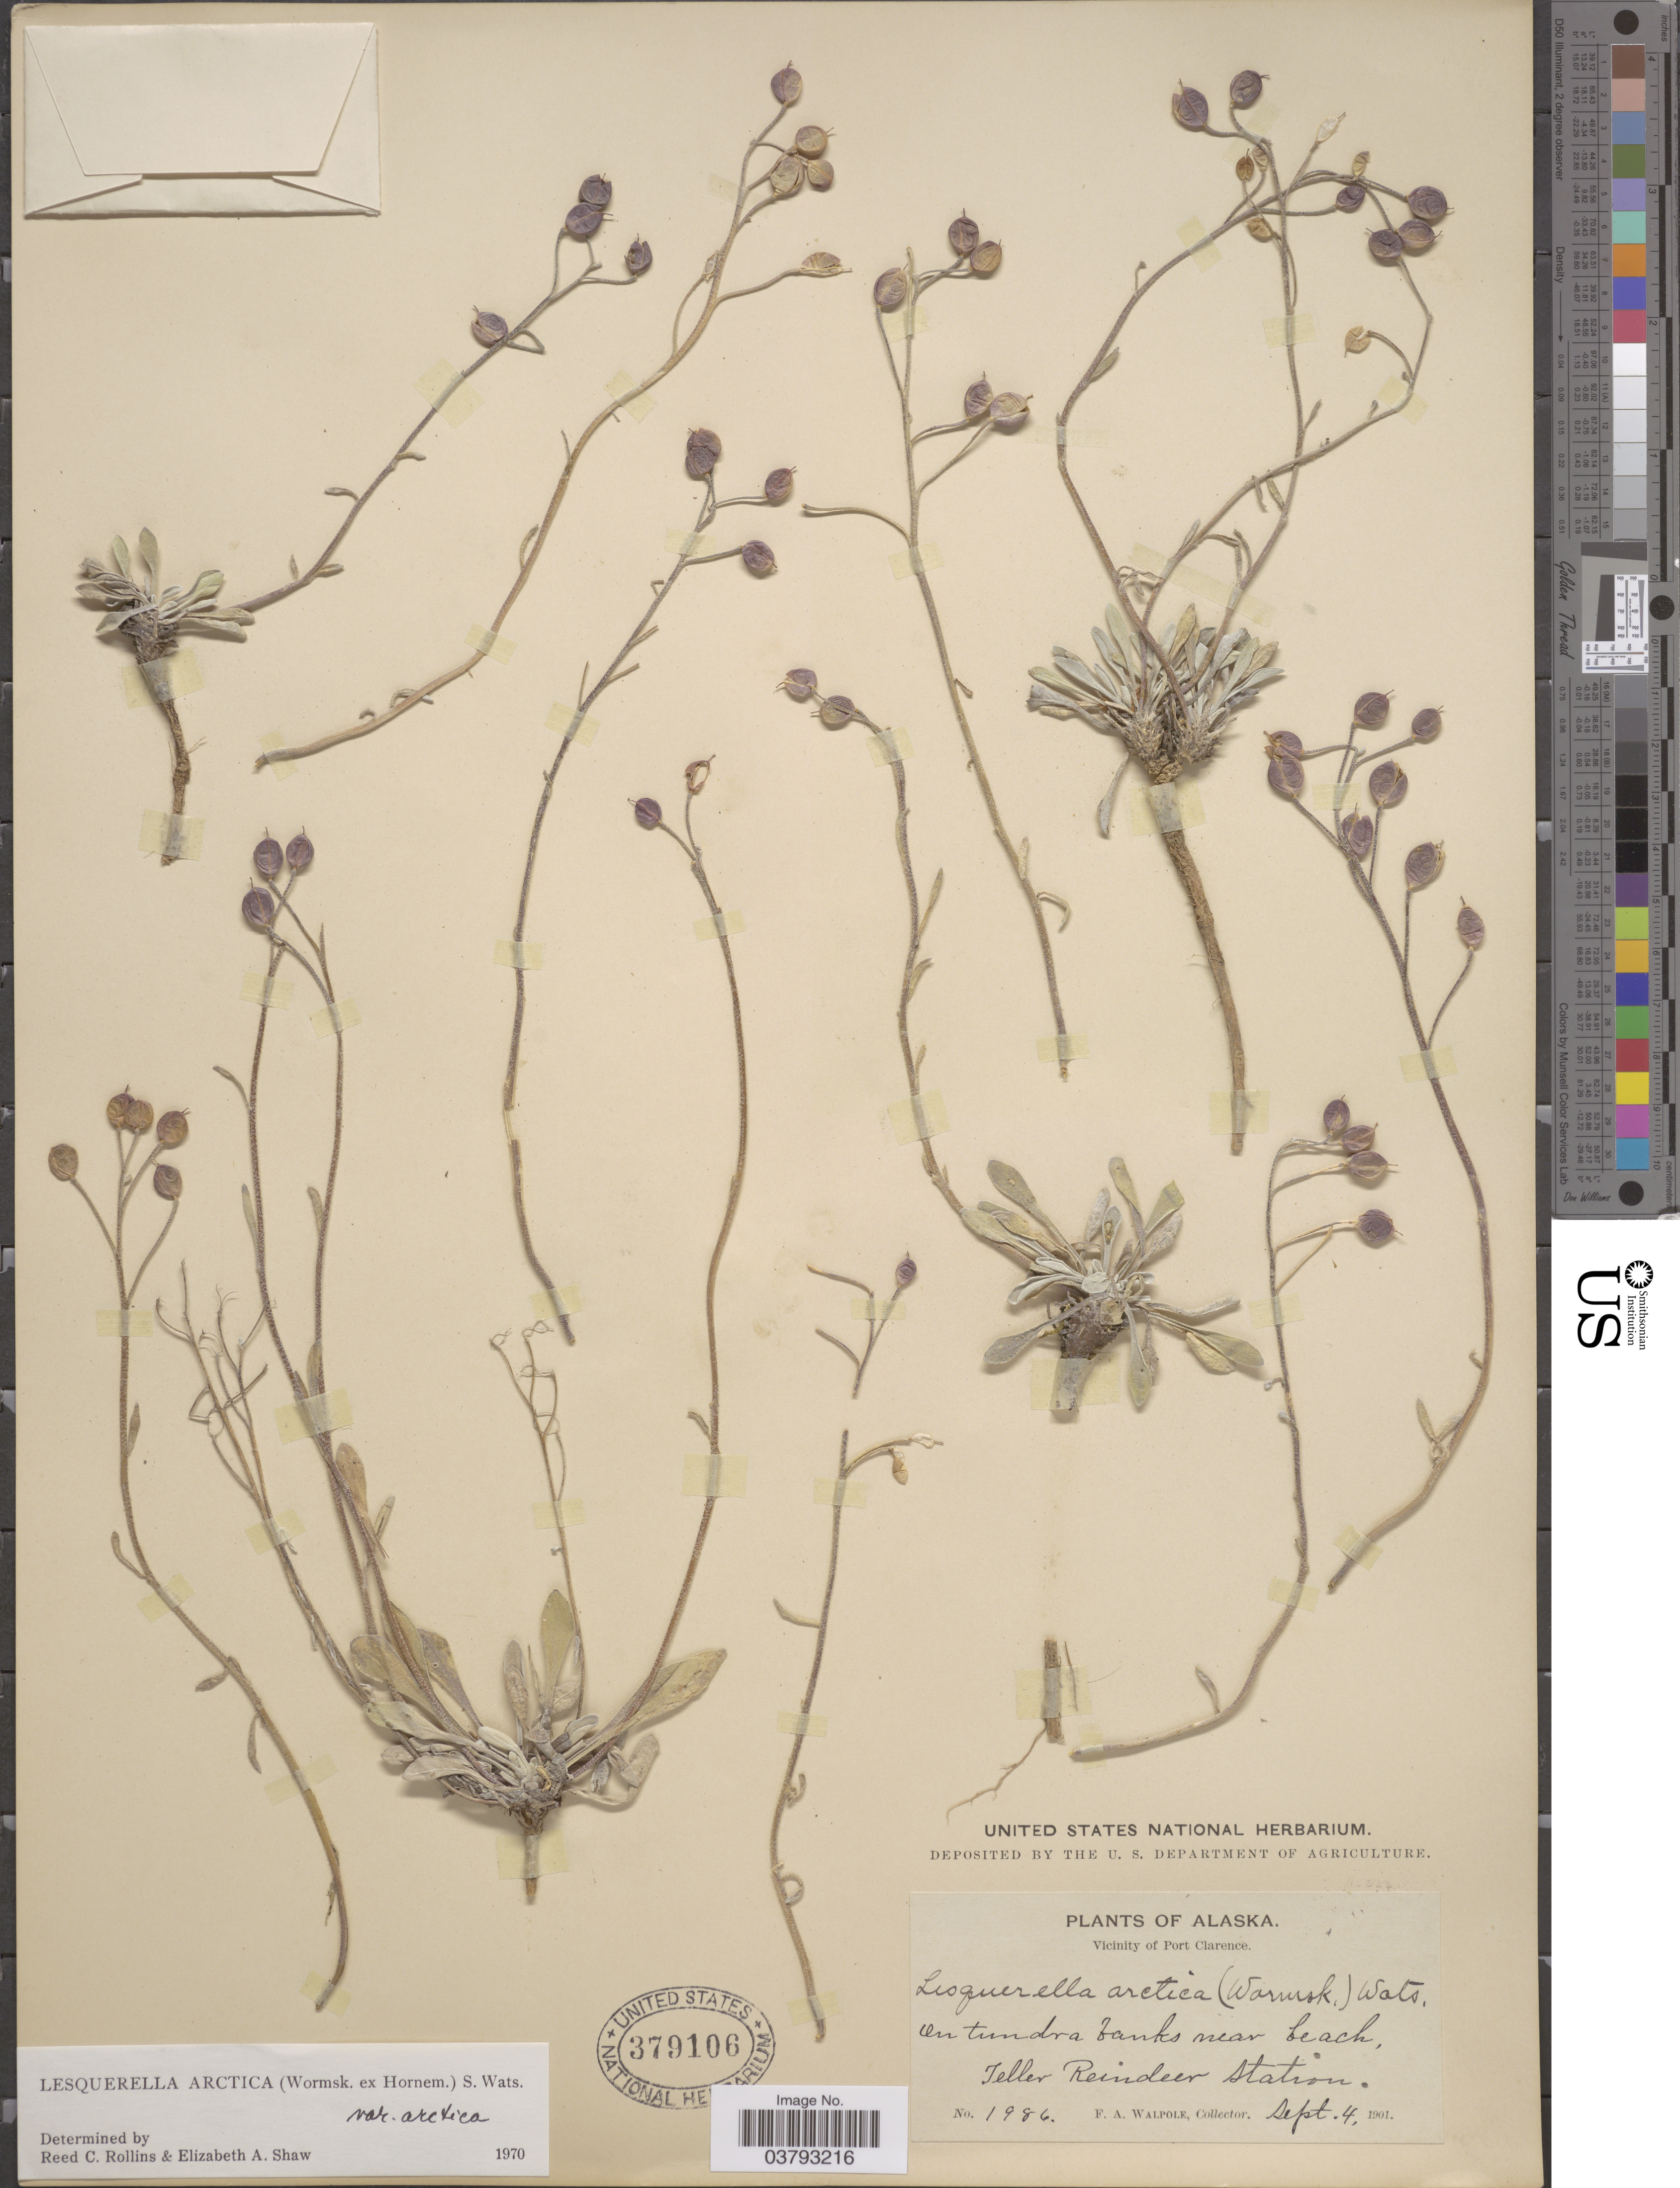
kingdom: Plantae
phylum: Tracheophyta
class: Magnoliopsida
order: Brassicales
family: Brassicaceae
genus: Lesquerella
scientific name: Lesquerella arctica var. arctica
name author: (Wormsk. ex Hornem.) S. Watson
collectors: F. Walpole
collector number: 1986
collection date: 1901-09-04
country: United States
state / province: Alaska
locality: Vicinity of Port Clarence. On tundra banks near beach, Teller Reindeer Station.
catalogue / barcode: US 379106